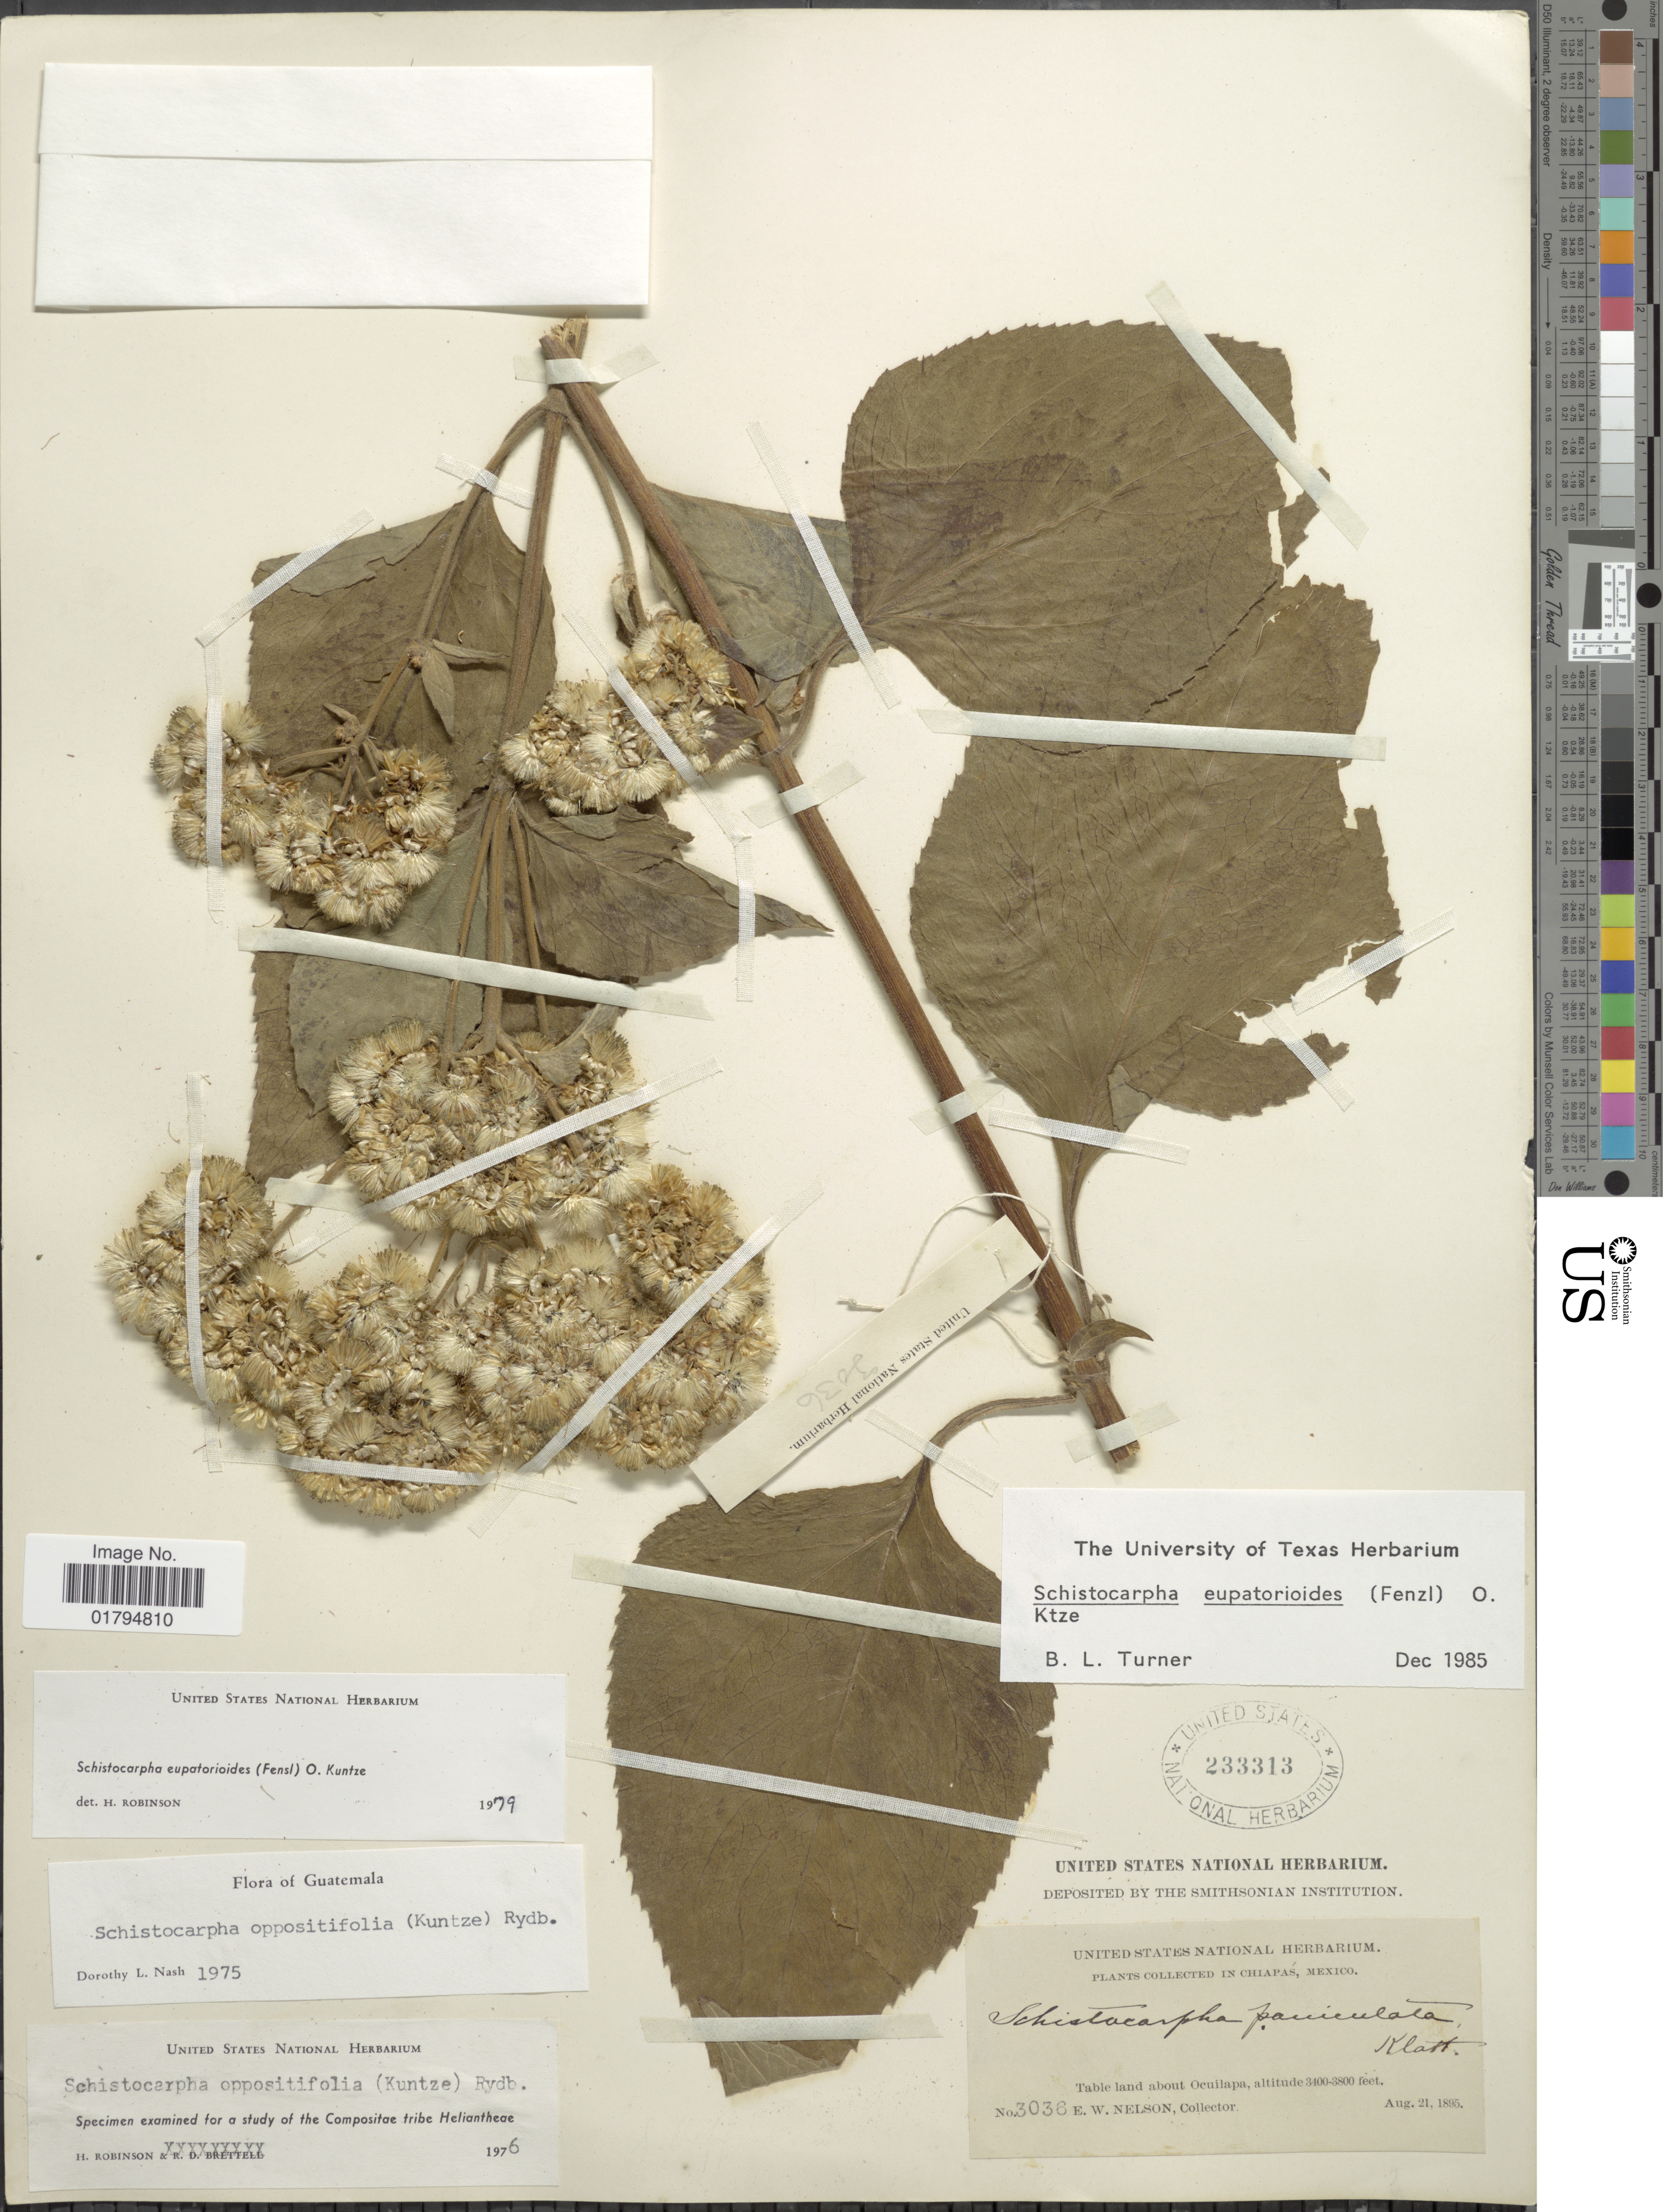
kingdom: Plantae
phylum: Tracheophyta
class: Magnoliopsida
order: Asterales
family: Asteraceae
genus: Schistocarpha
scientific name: Schistocarpha eupatorioides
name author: (Fenzl) Kuntze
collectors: E. W. Nelson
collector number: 3036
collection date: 1895-08-21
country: Mexico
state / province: Chiapas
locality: Table Land about Ocuilapa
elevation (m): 1036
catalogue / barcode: US 233313